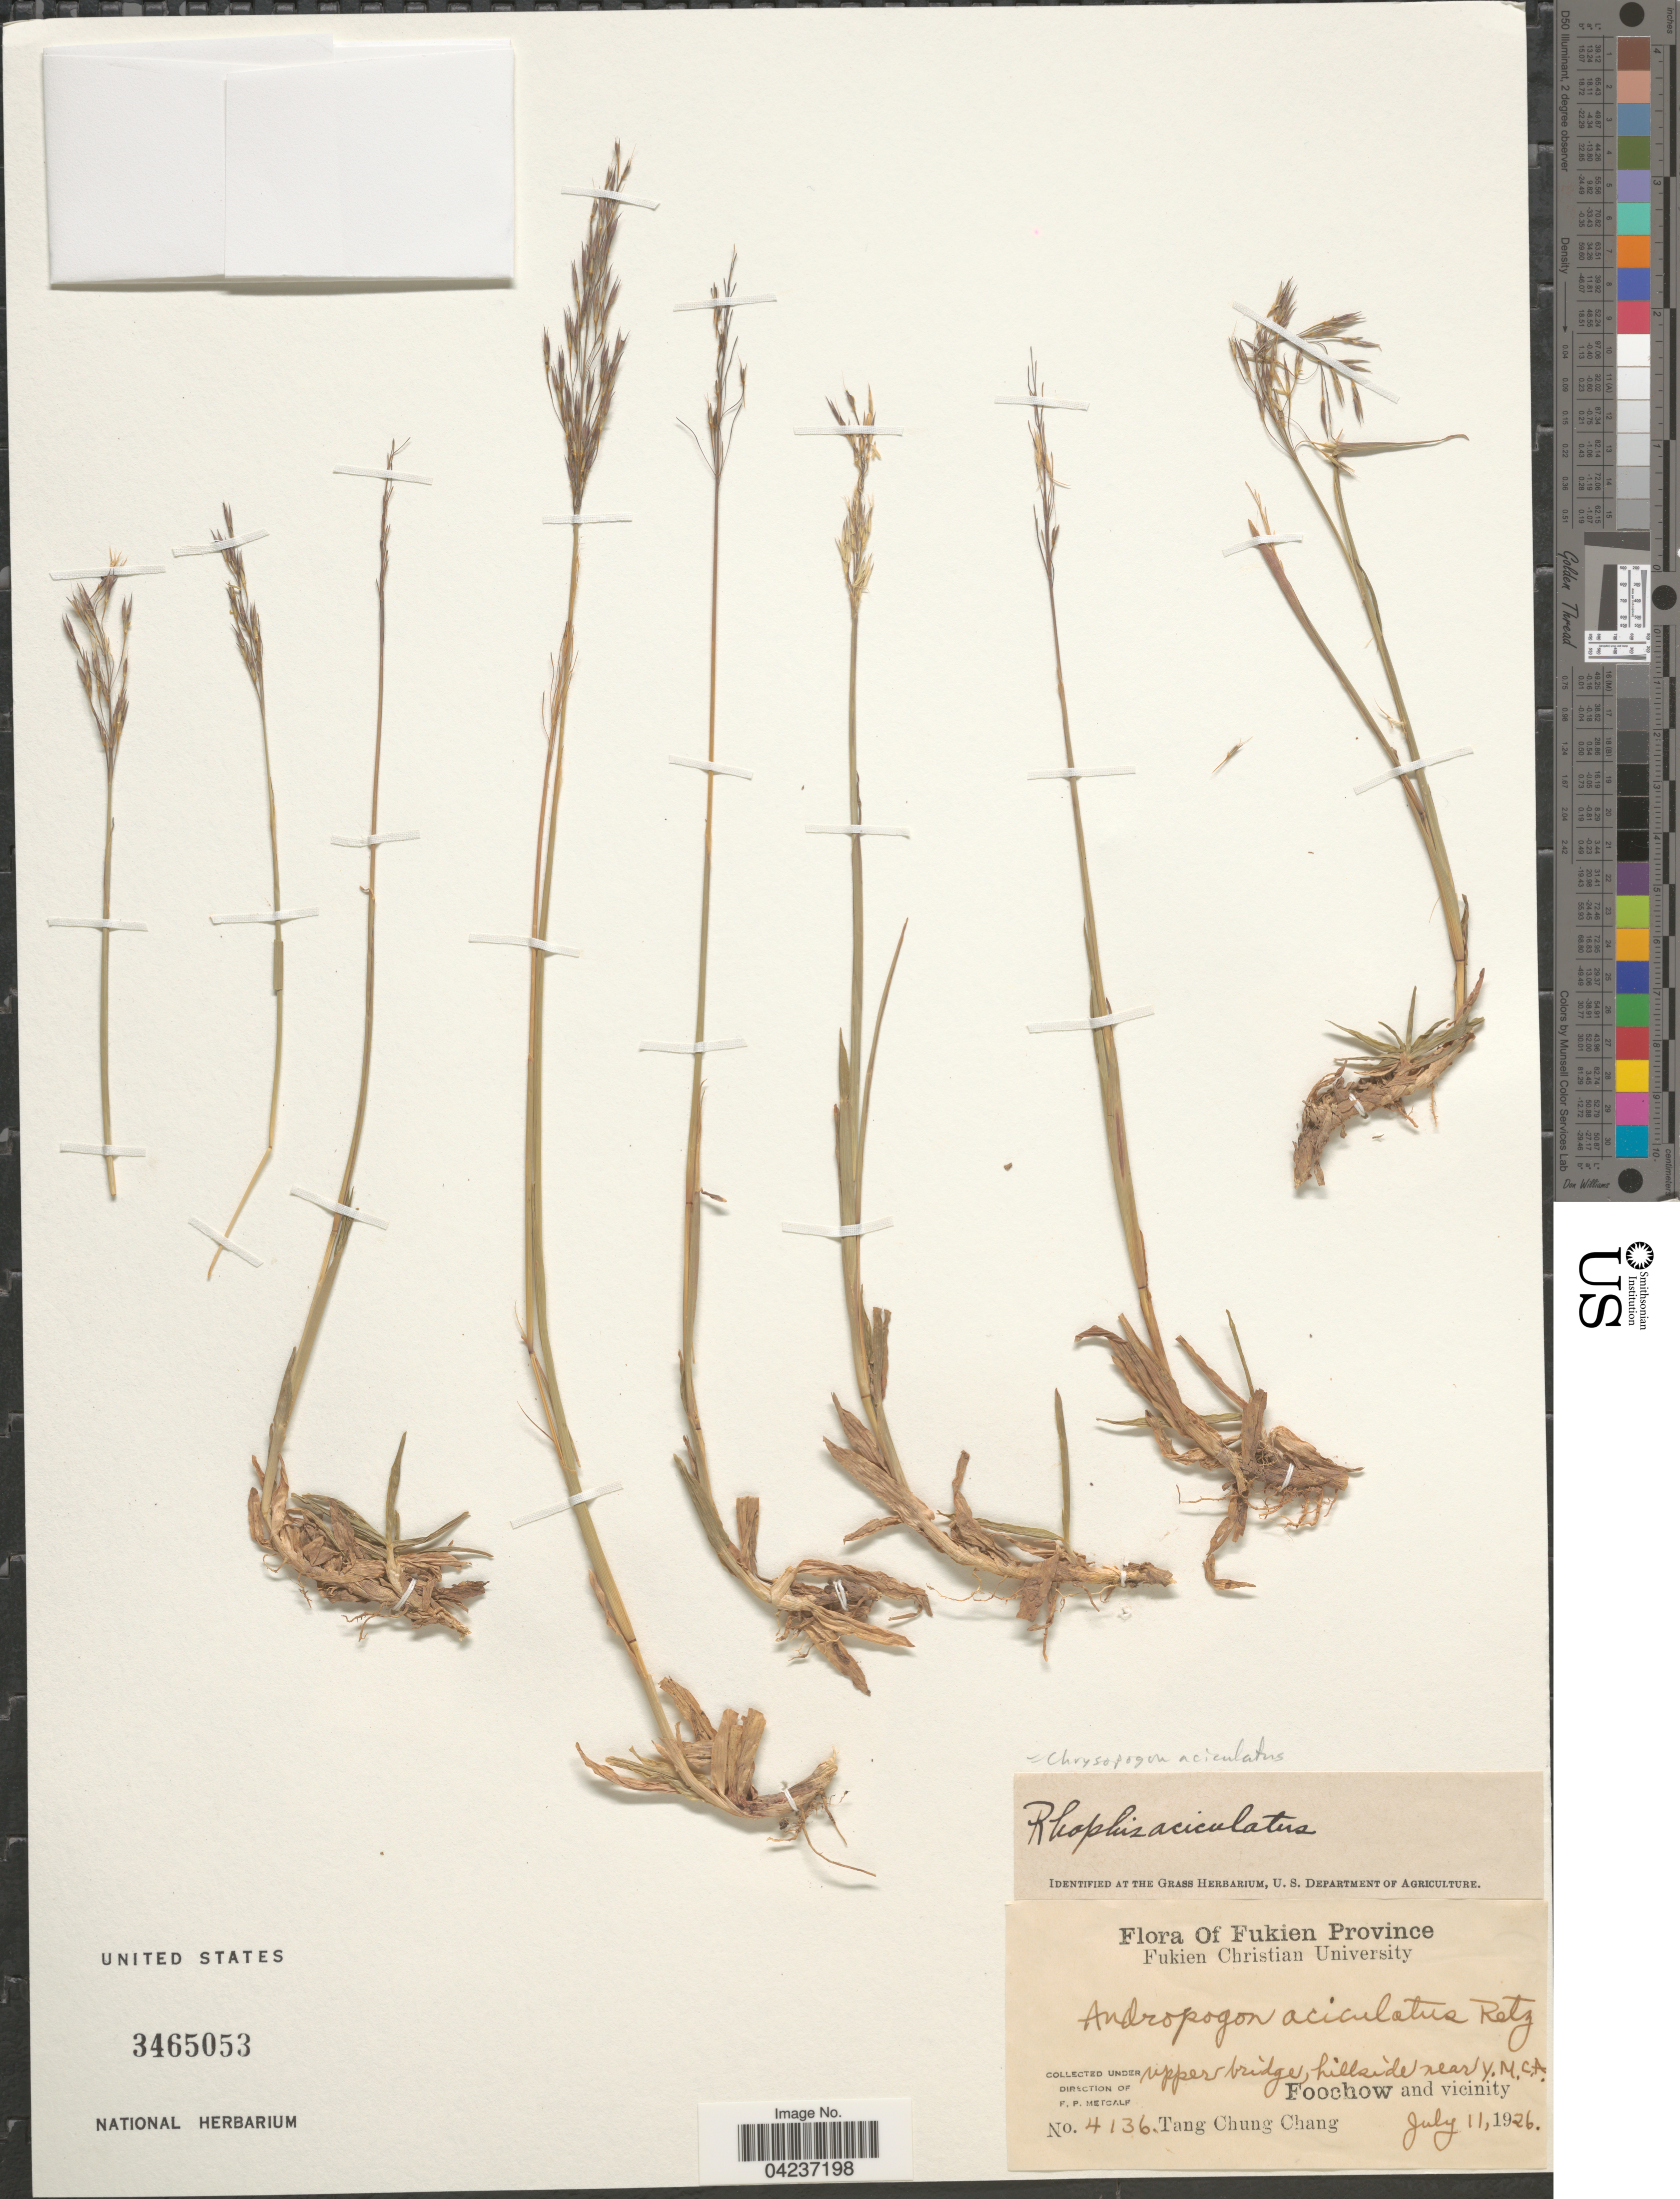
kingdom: Plantae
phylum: Tracheophyta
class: Liliopsida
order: Poales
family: Poaceae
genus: Chrysopogon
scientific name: Chrysopogon aciculatus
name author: (Retz.) Trin.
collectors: T. C. Chang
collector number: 4136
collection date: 1926-07-11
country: China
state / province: Fujian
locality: Fukien Province. Upper bridge, hillside near Y.M.C.A. Foochow and vicinity.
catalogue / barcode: US 3465053